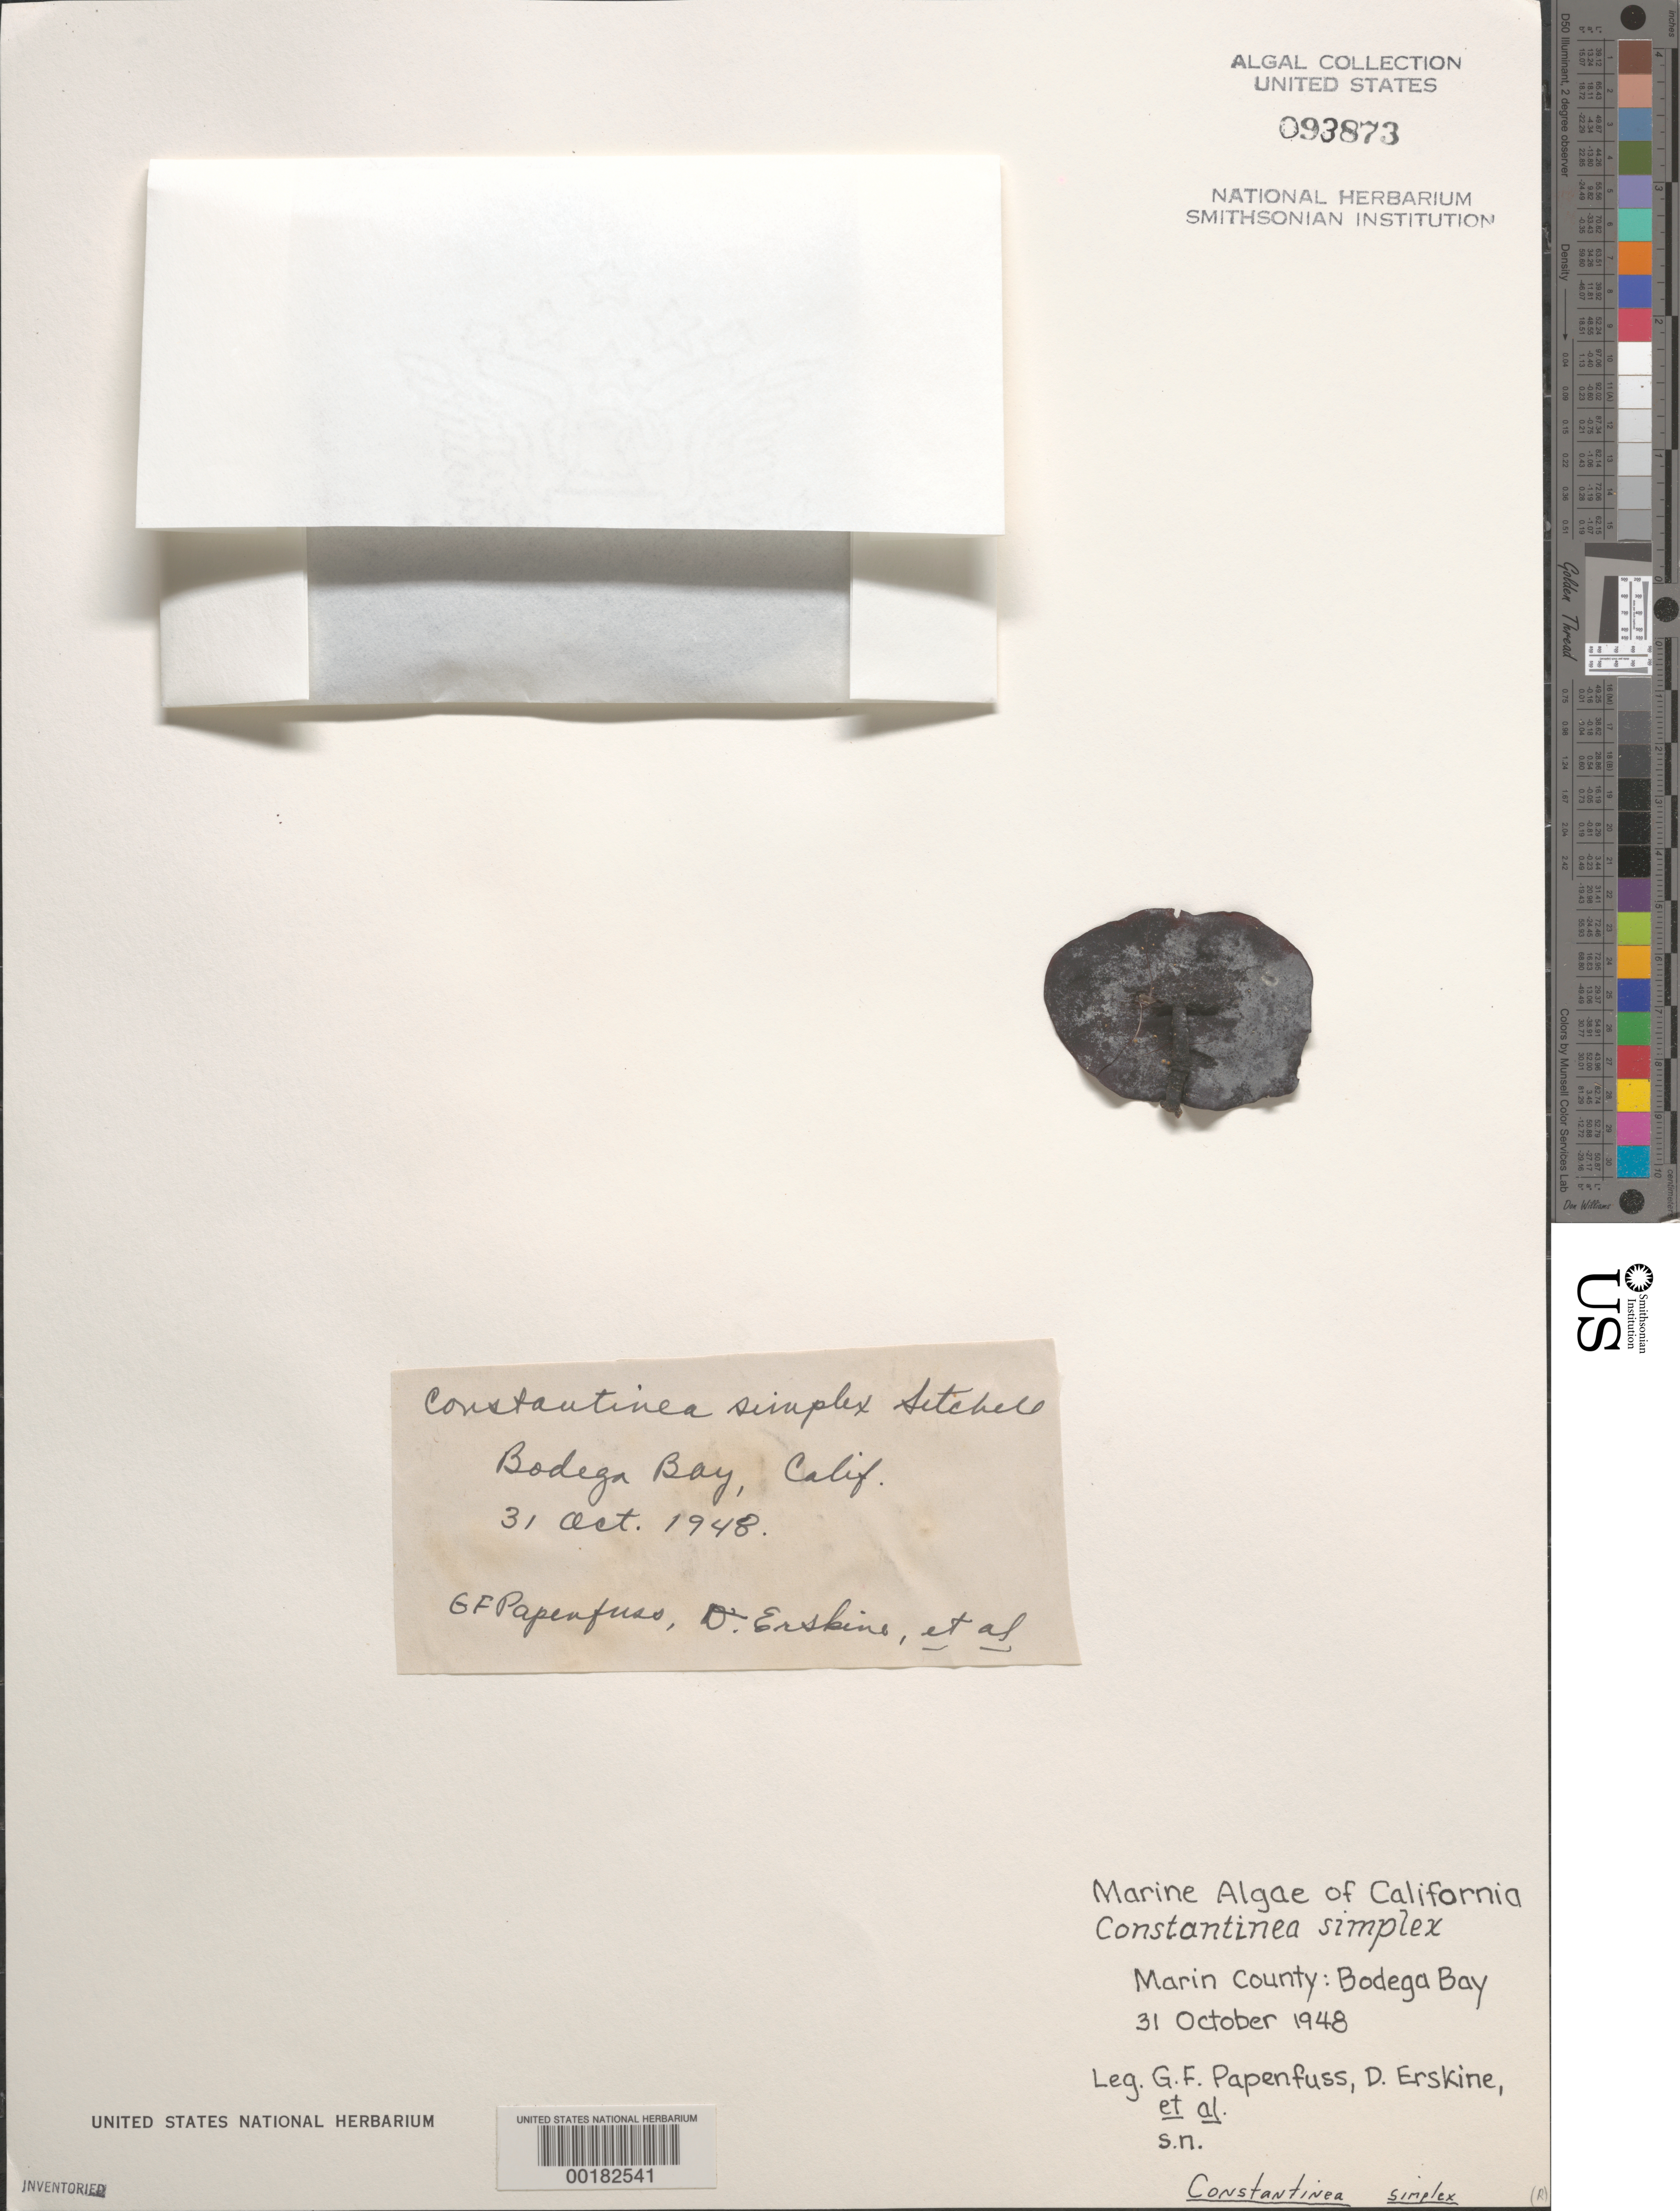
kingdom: Plantae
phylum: Rhodophyta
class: Florideophyceae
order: Gigartinales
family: Dumontiaceae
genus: Constantinea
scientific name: Constantinea simplex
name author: Setch.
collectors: G. Papenfuss & D. Erskine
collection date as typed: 31 Oct 1948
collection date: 1948-10-31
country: United States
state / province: California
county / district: Marin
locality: Bodega Bay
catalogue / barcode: US 93873